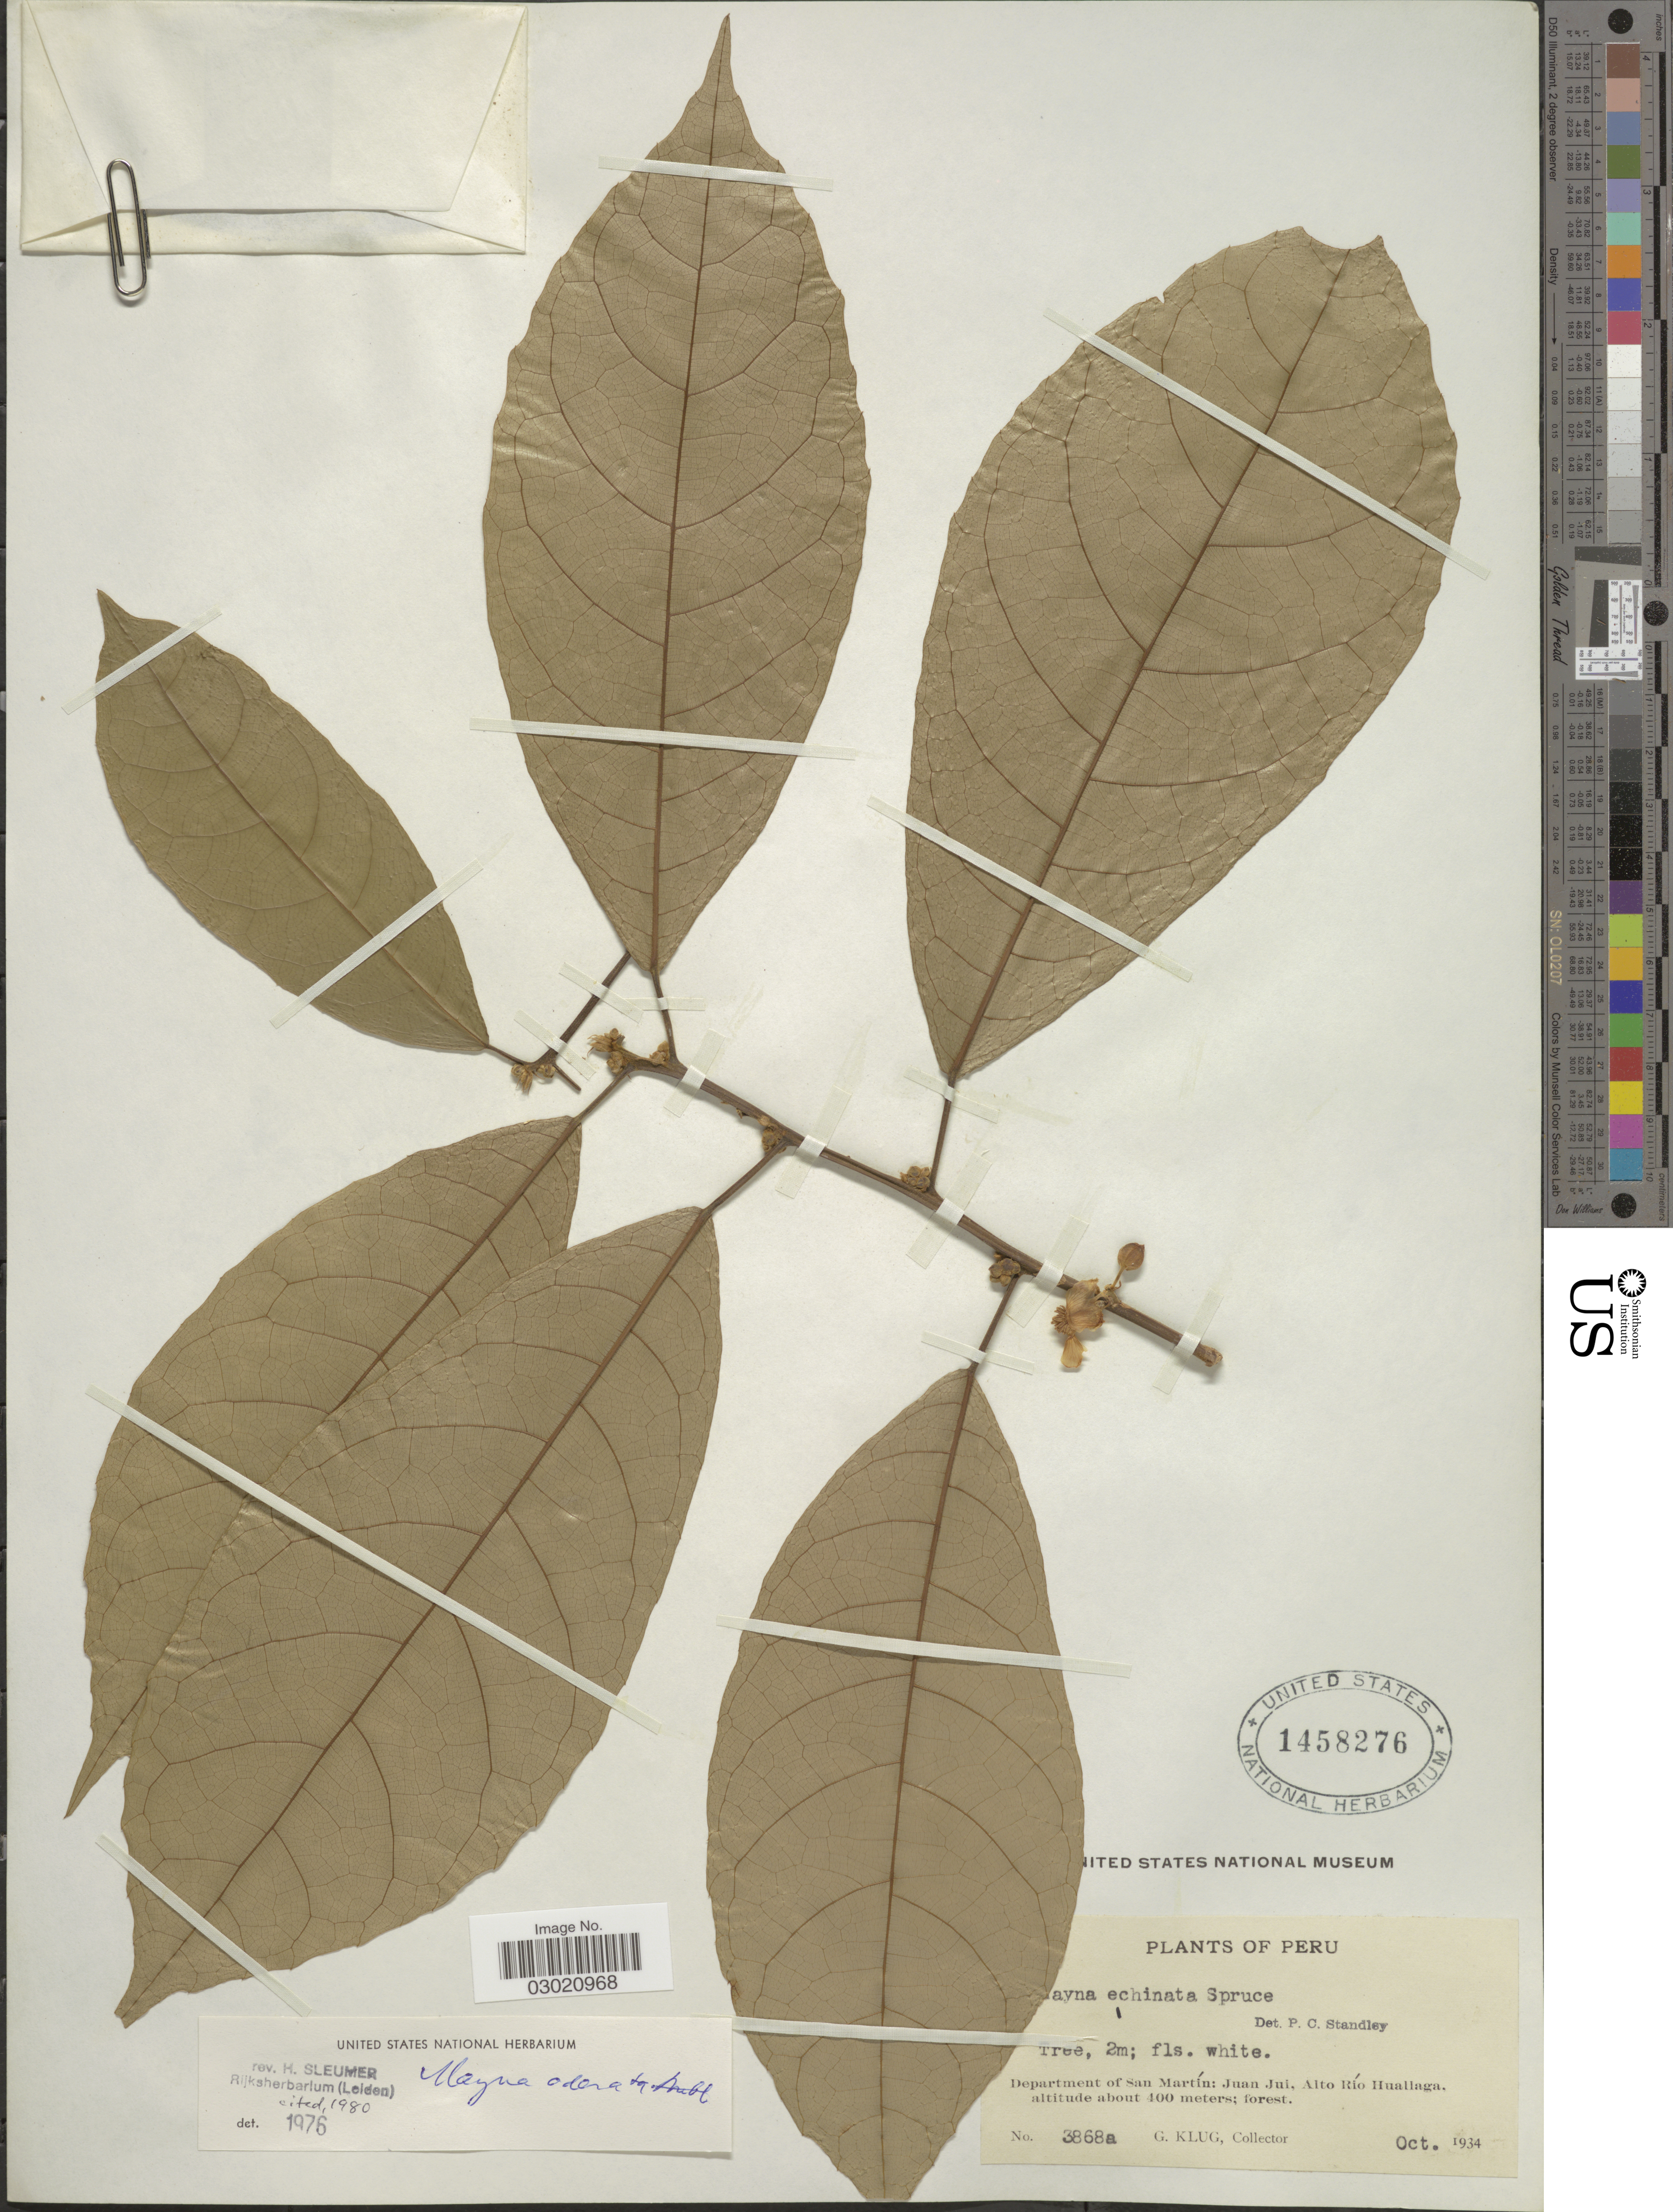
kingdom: Plantae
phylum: Tracheophyta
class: Magnoliopsida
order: Malpighiales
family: Achariaceae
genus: Mayna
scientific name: Mayna odorata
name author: Aubl.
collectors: G. Klug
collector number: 3868a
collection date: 1934-10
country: Peru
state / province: San Martín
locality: Department of San Martín: Juan Jui, Alto Río Huallaga.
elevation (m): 400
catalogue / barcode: US 1458276